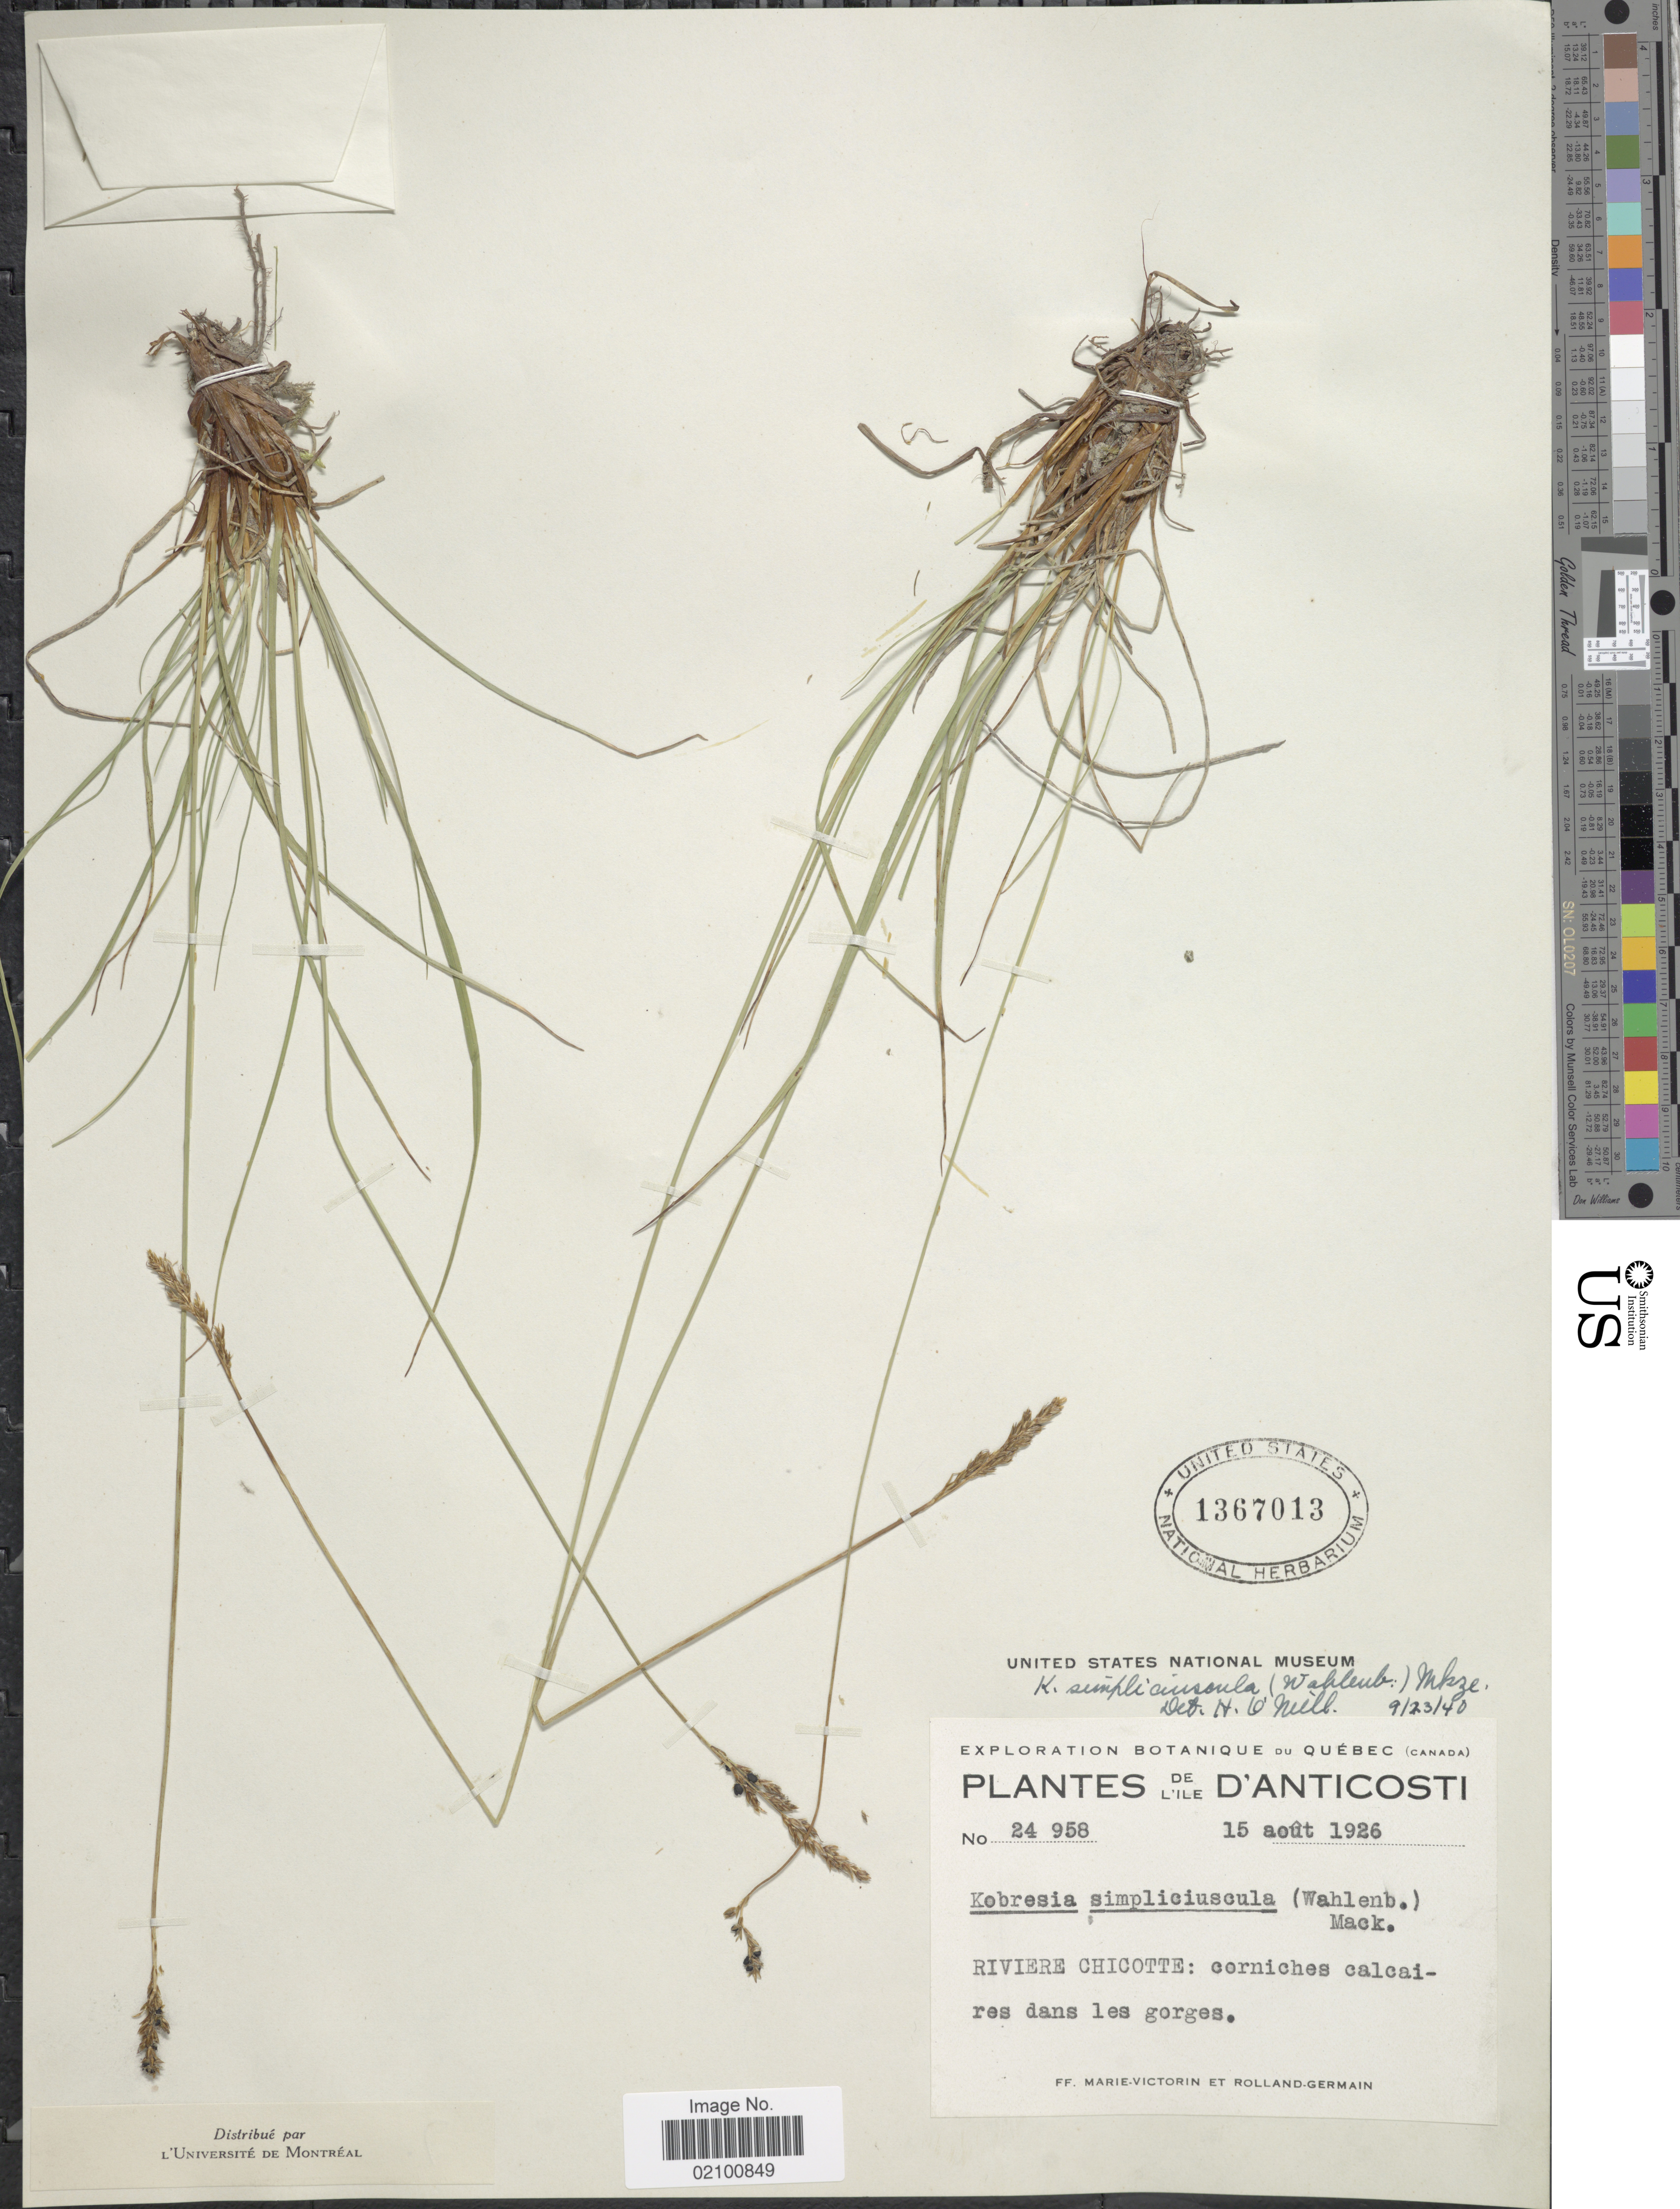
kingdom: Plantae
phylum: Tracheophyta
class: Liliopsida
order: Poales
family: Cyperaceae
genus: Carex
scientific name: Carex simpliciuscula subsp. simpliciuscula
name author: Wahlenb.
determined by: Strong, M. T., (US), Smithsonian Institution - National Museum of Natural History (UNITED STATES)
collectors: F. Marie-Victorin & Rolland-Germain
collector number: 24958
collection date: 1926-08-18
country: Canada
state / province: Quebec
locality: Ile D'Anticosti, Riviere Chicotte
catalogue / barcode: US 1367013